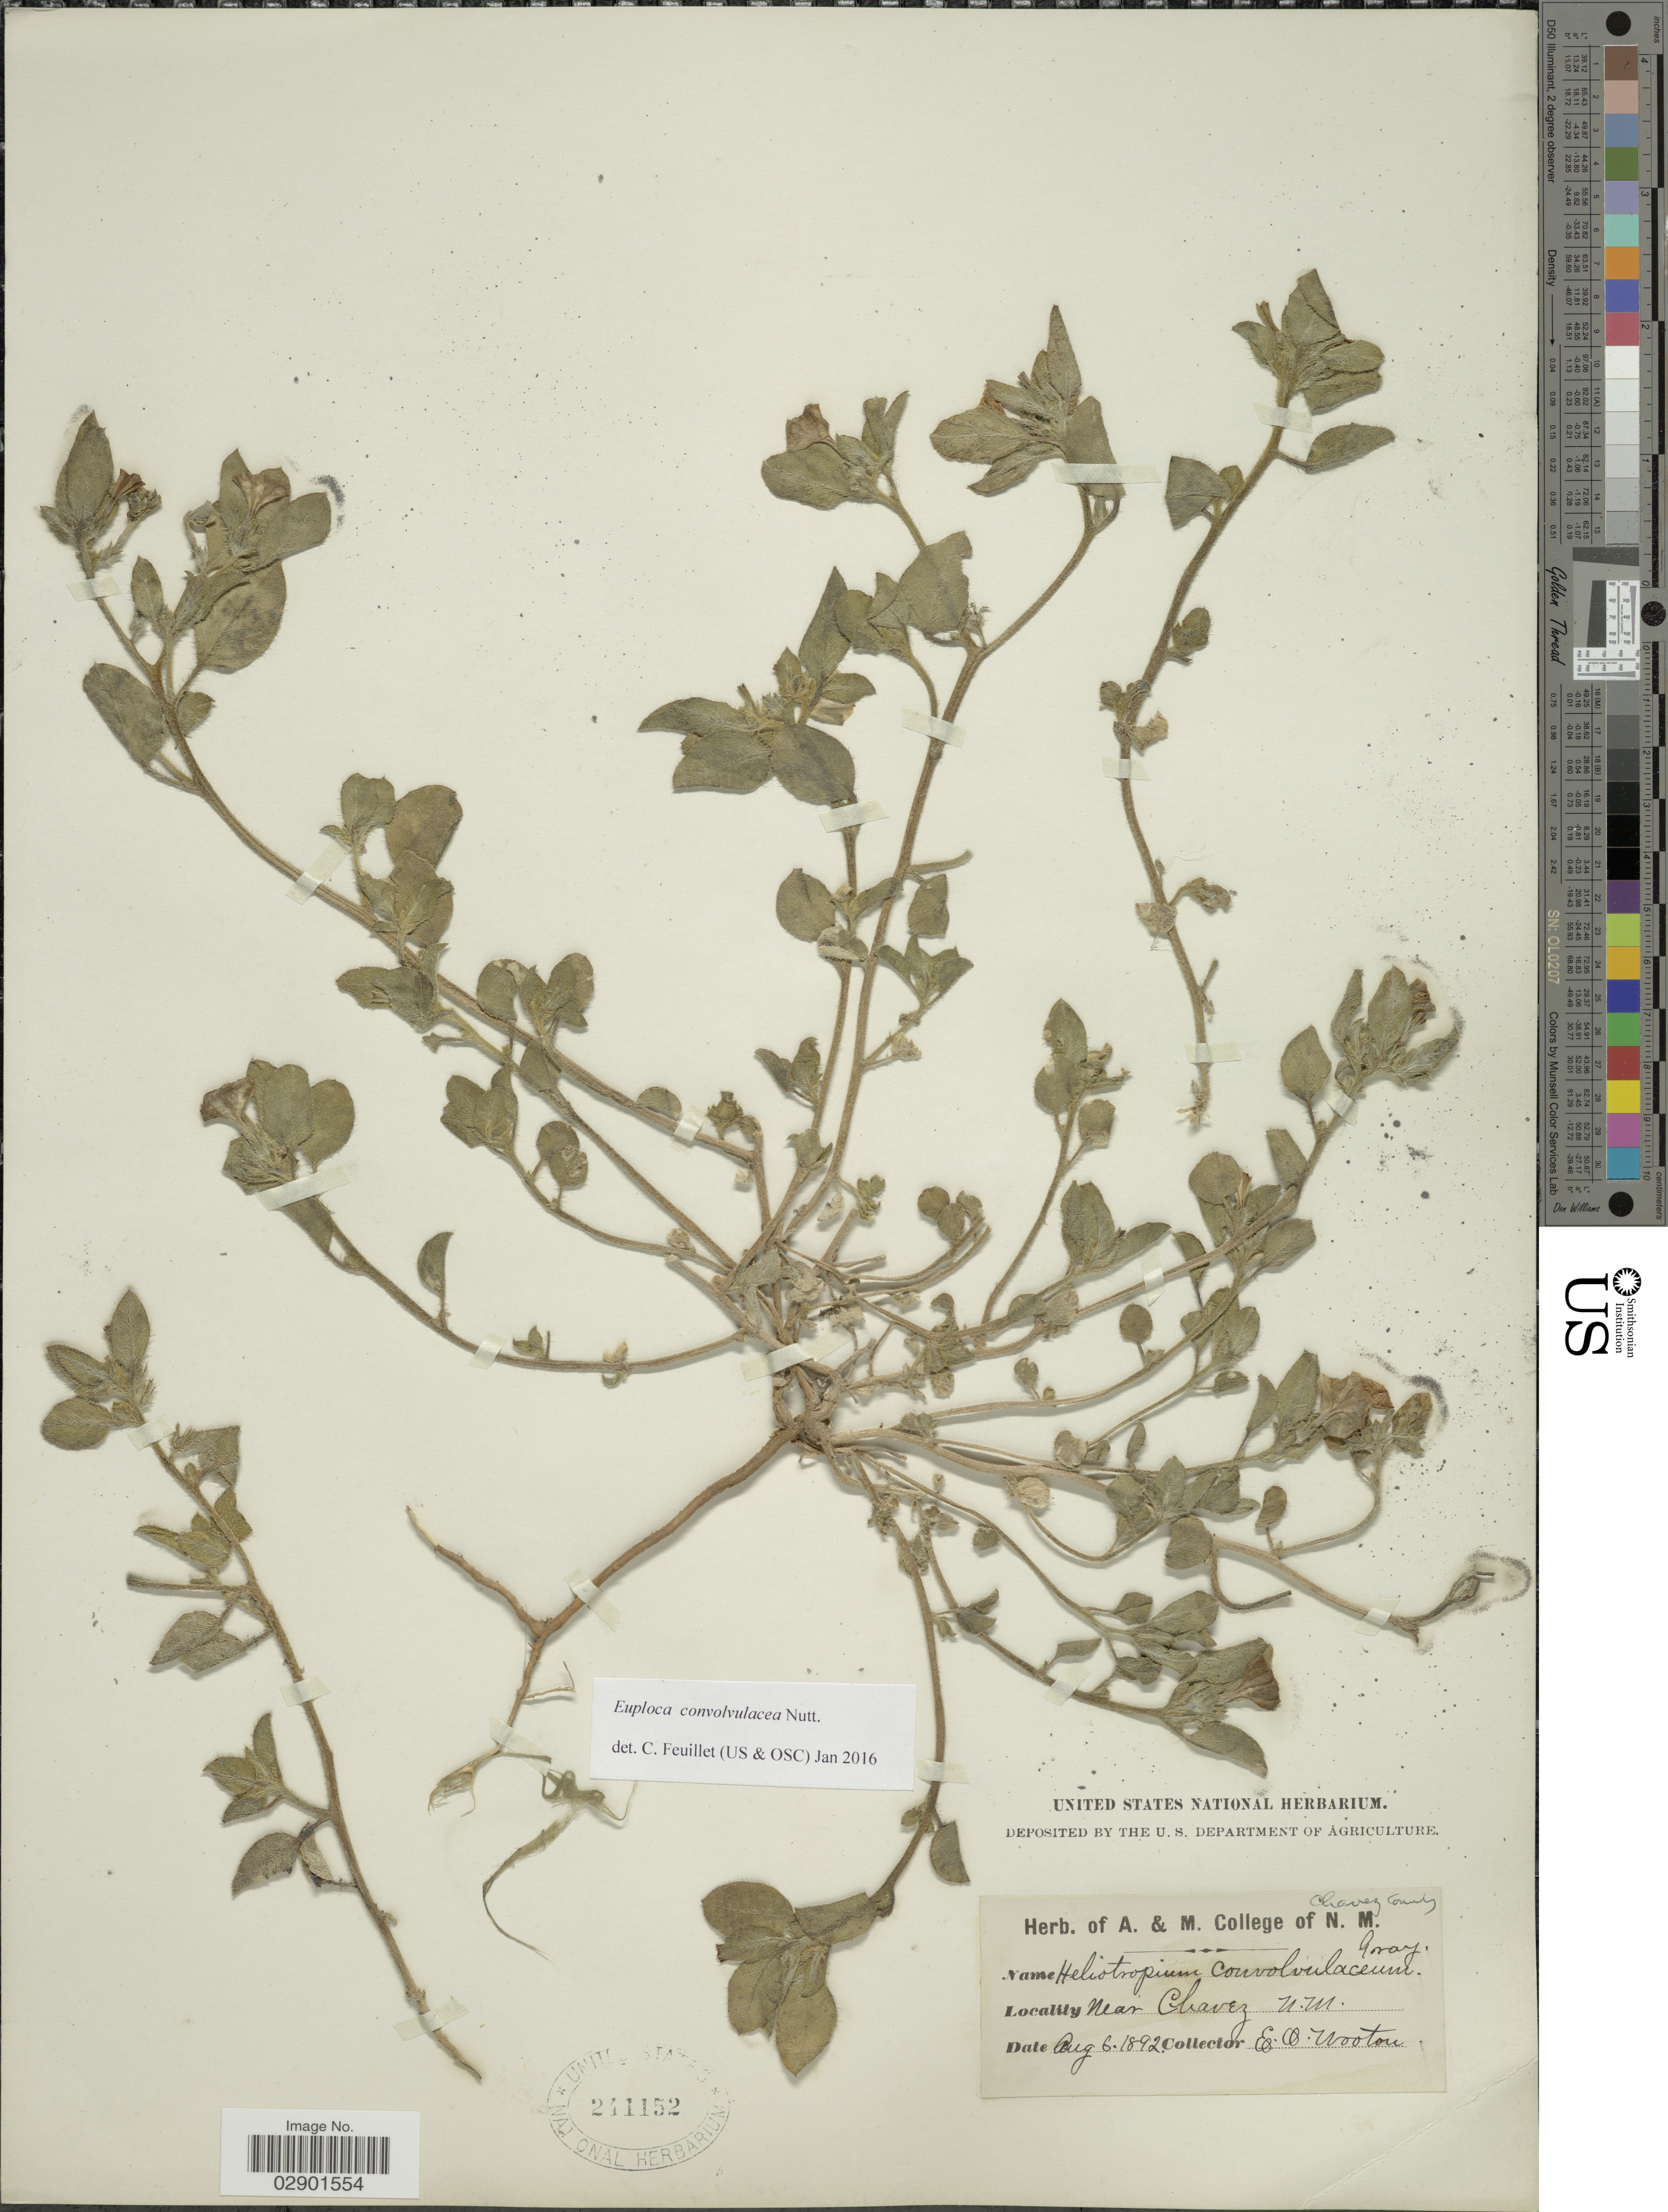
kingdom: Plantae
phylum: Tracheophyta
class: Magnoliopsida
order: Boraginales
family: Heliotropiaceae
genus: Euploca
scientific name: Euploca convolvulacea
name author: Nutt.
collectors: E. O. Wooton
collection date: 1892-08-06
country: United States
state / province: New Mexico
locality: Chavez County. Near Chavez N. M.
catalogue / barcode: US 211152